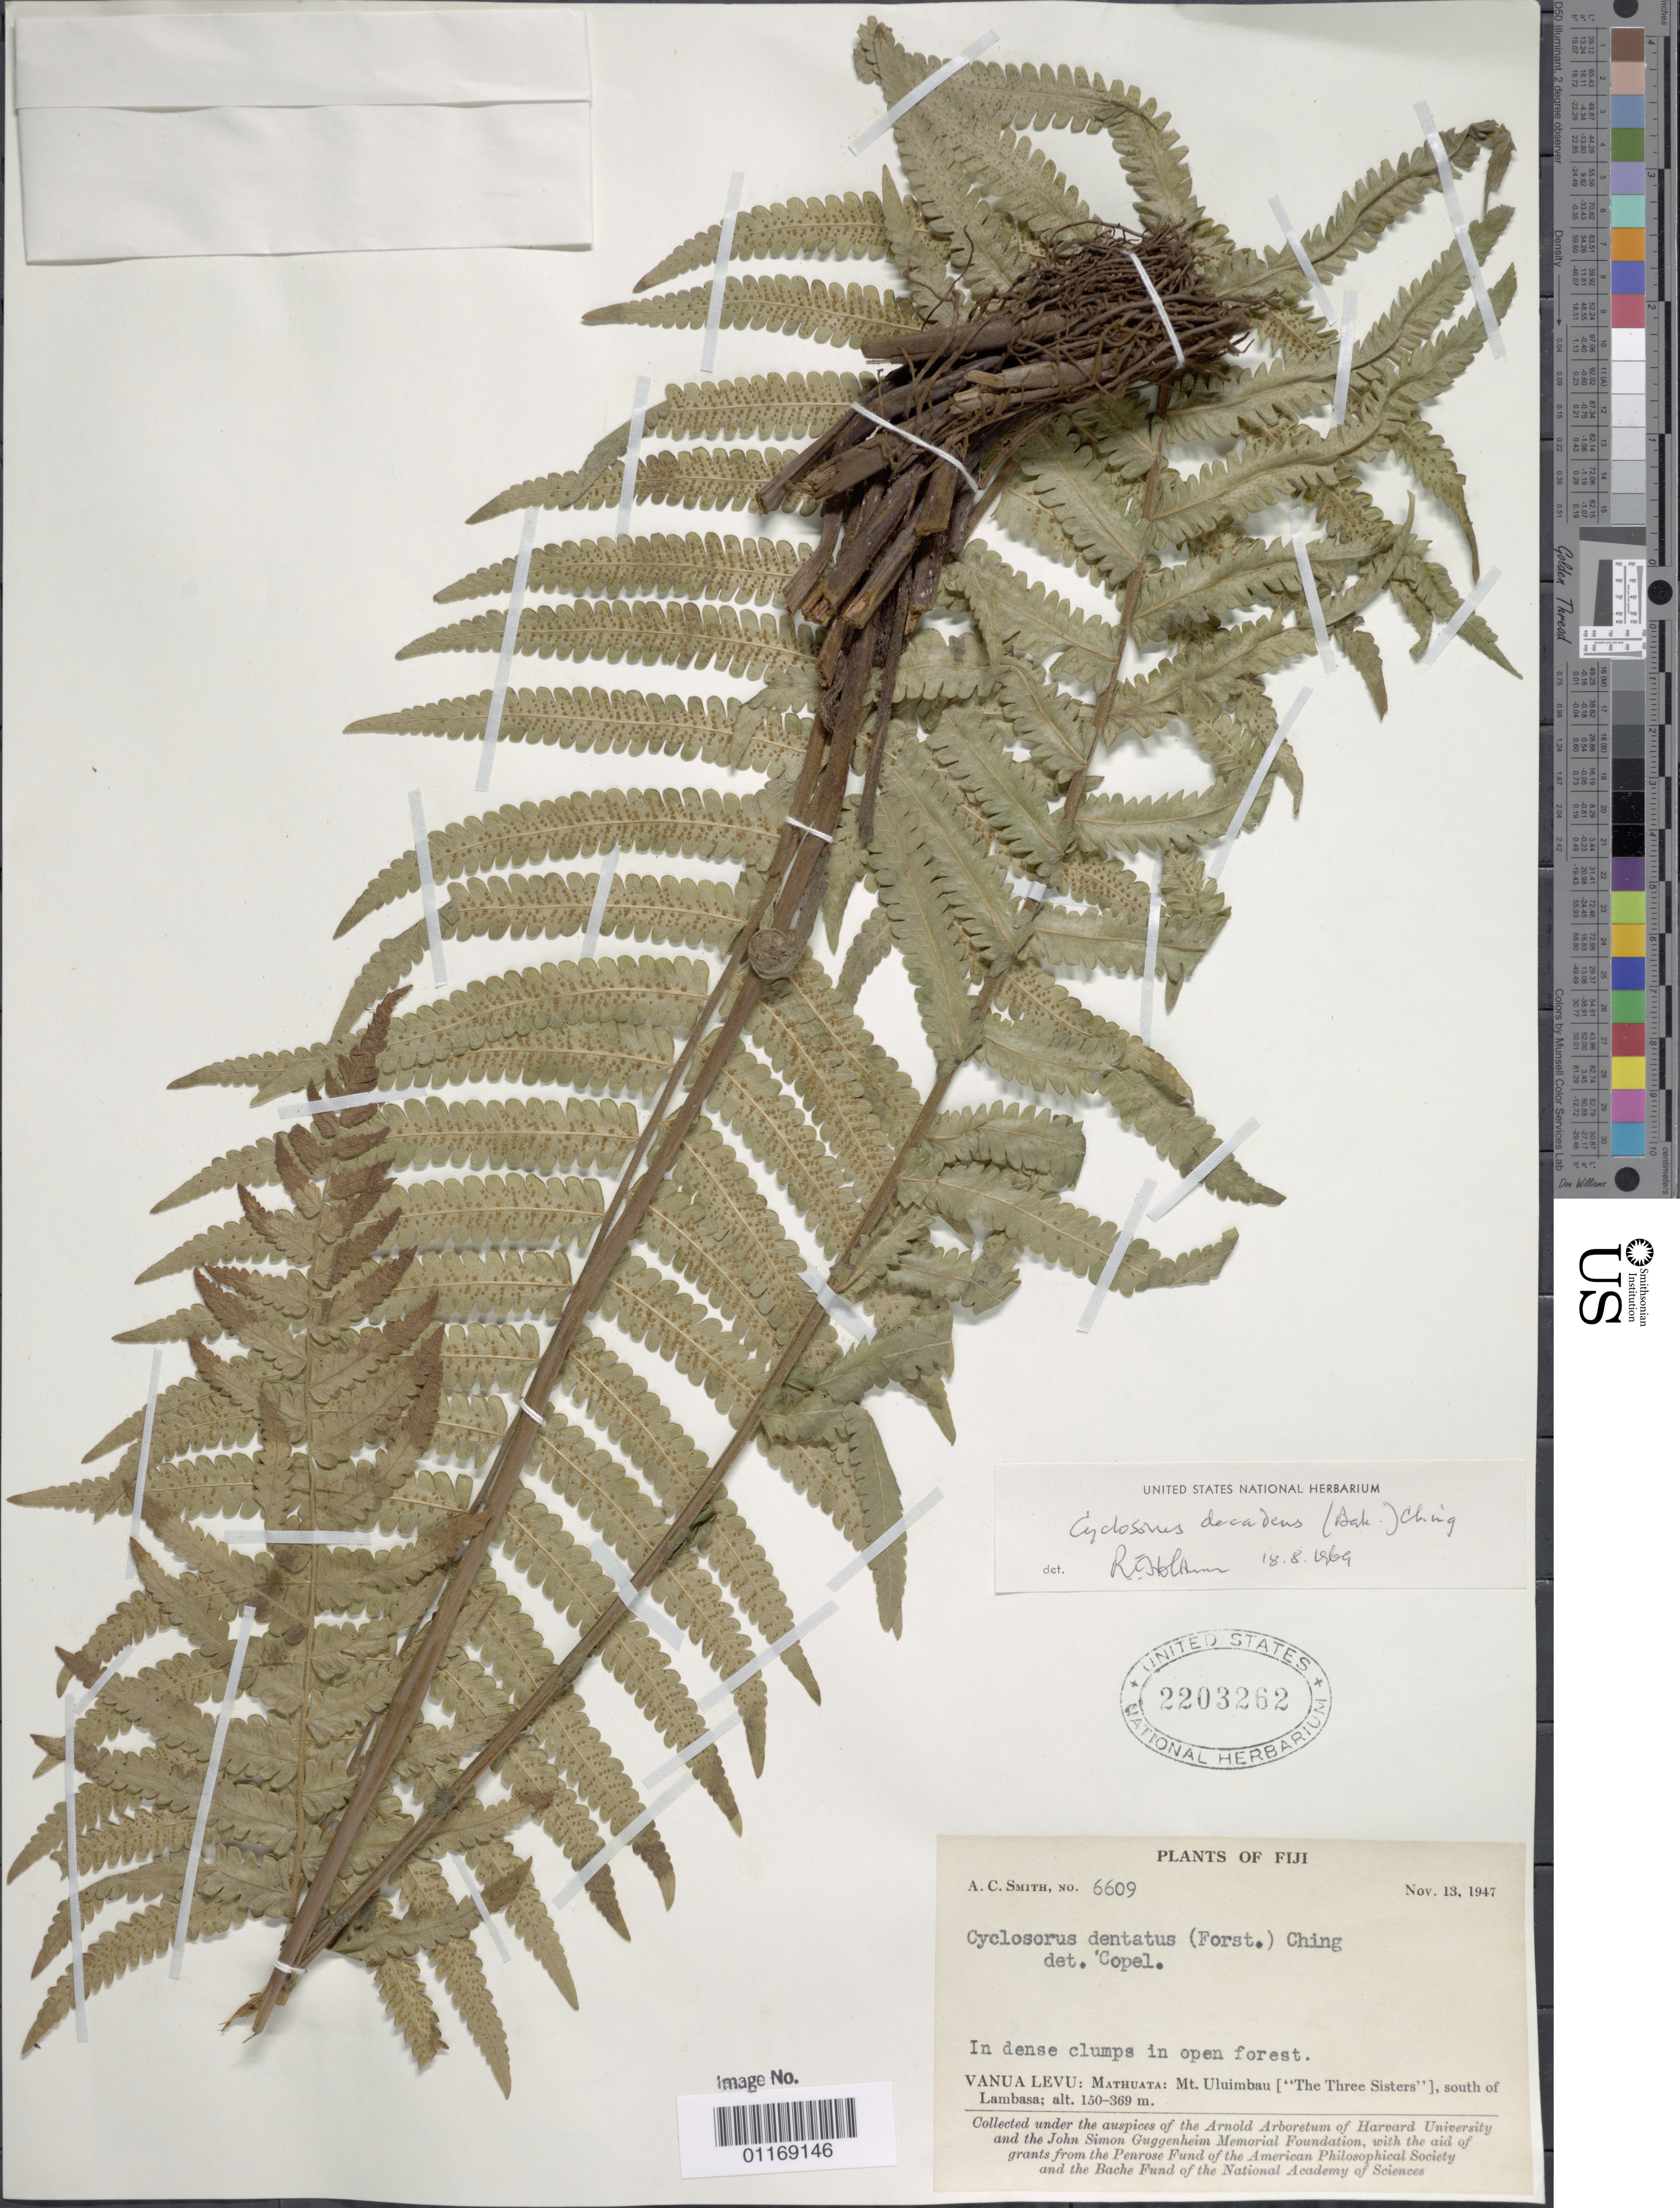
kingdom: Plantae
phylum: Tracheophyta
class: Polypodiopsida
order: Polypodiales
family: Thelypteridaceae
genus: Sphaerostephanos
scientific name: Sphaerostephanos decadens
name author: (Baker) Holttum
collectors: A. C. Smith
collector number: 6609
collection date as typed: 13 Nov 1947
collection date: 1947-11-13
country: Fiji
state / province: Northern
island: Macuata-i-wai [Mathuata-i-wai]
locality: Vanua Levu: Mathuata: Mt. Uluimbau ("The Three Sisters"), south of Lambasa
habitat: Open forest.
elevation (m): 150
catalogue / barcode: US 2203262